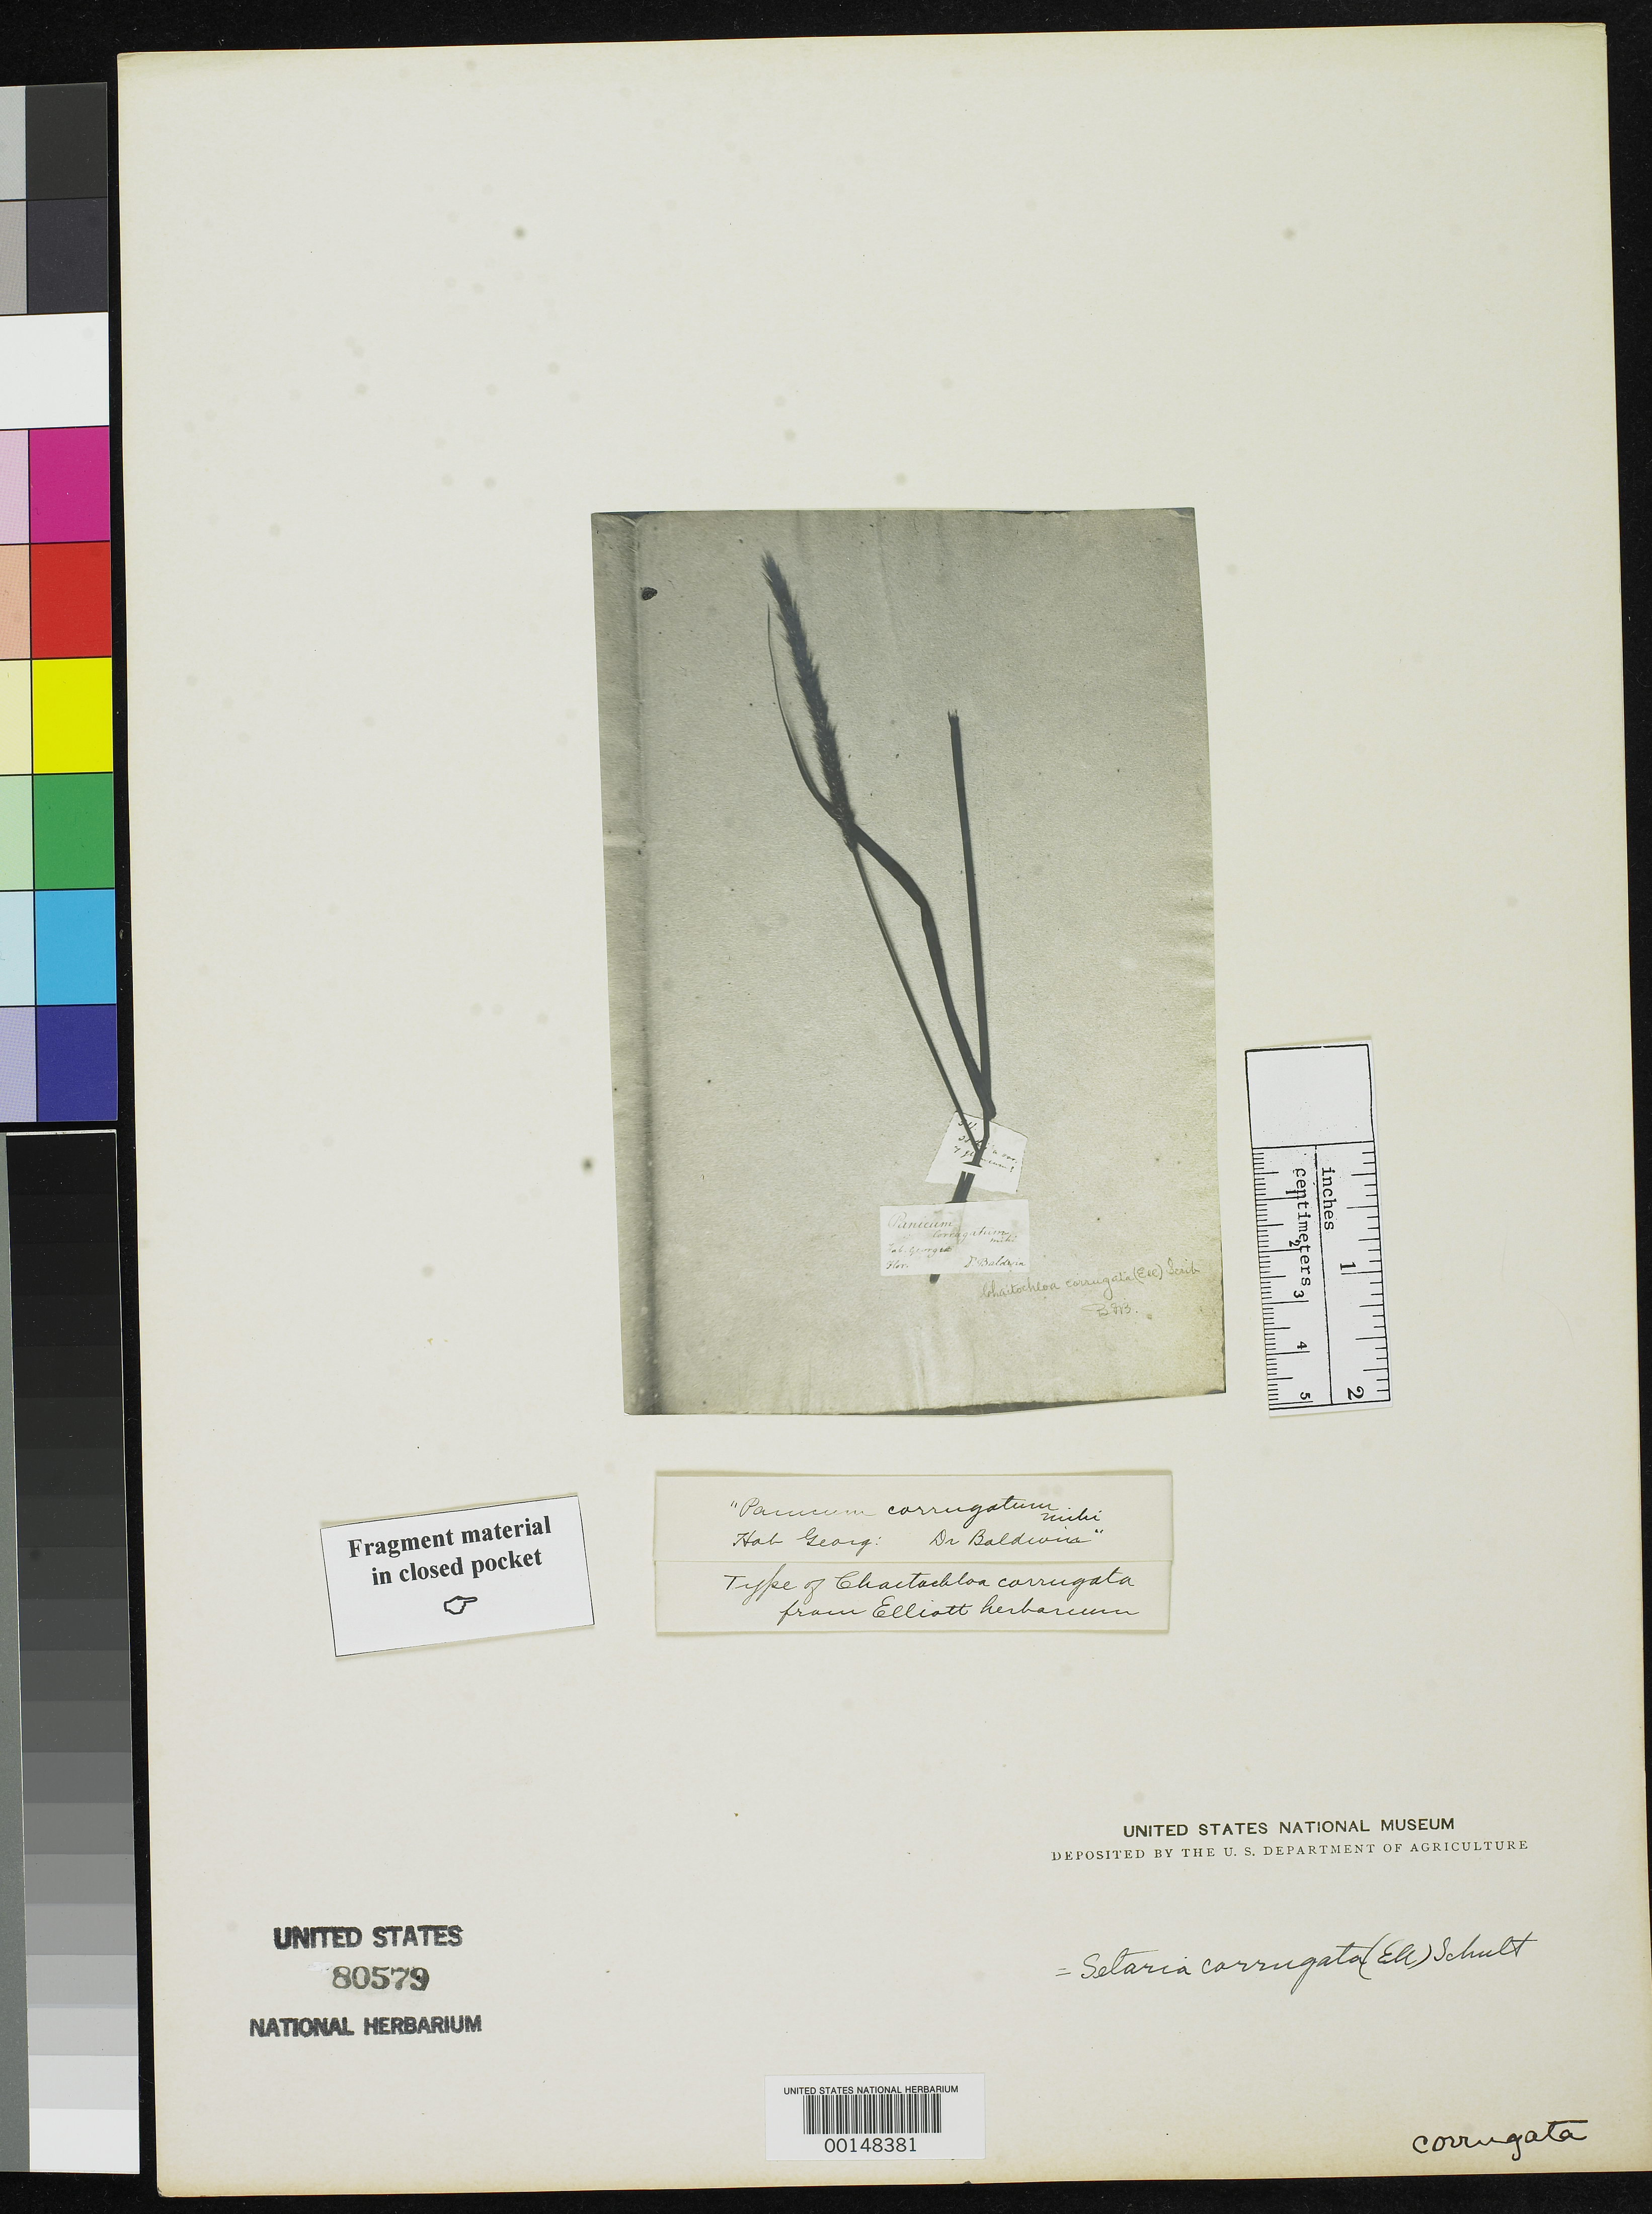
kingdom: Plantae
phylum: Tracheophyta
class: Liliopsida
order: Poales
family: Poaceae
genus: Panicum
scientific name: Panicum corrugatum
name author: Elliott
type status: Type Fragment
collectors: W. Baldwin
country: United States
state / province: Georgia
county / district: Chatham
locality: Savannah.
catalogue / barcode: US 80579